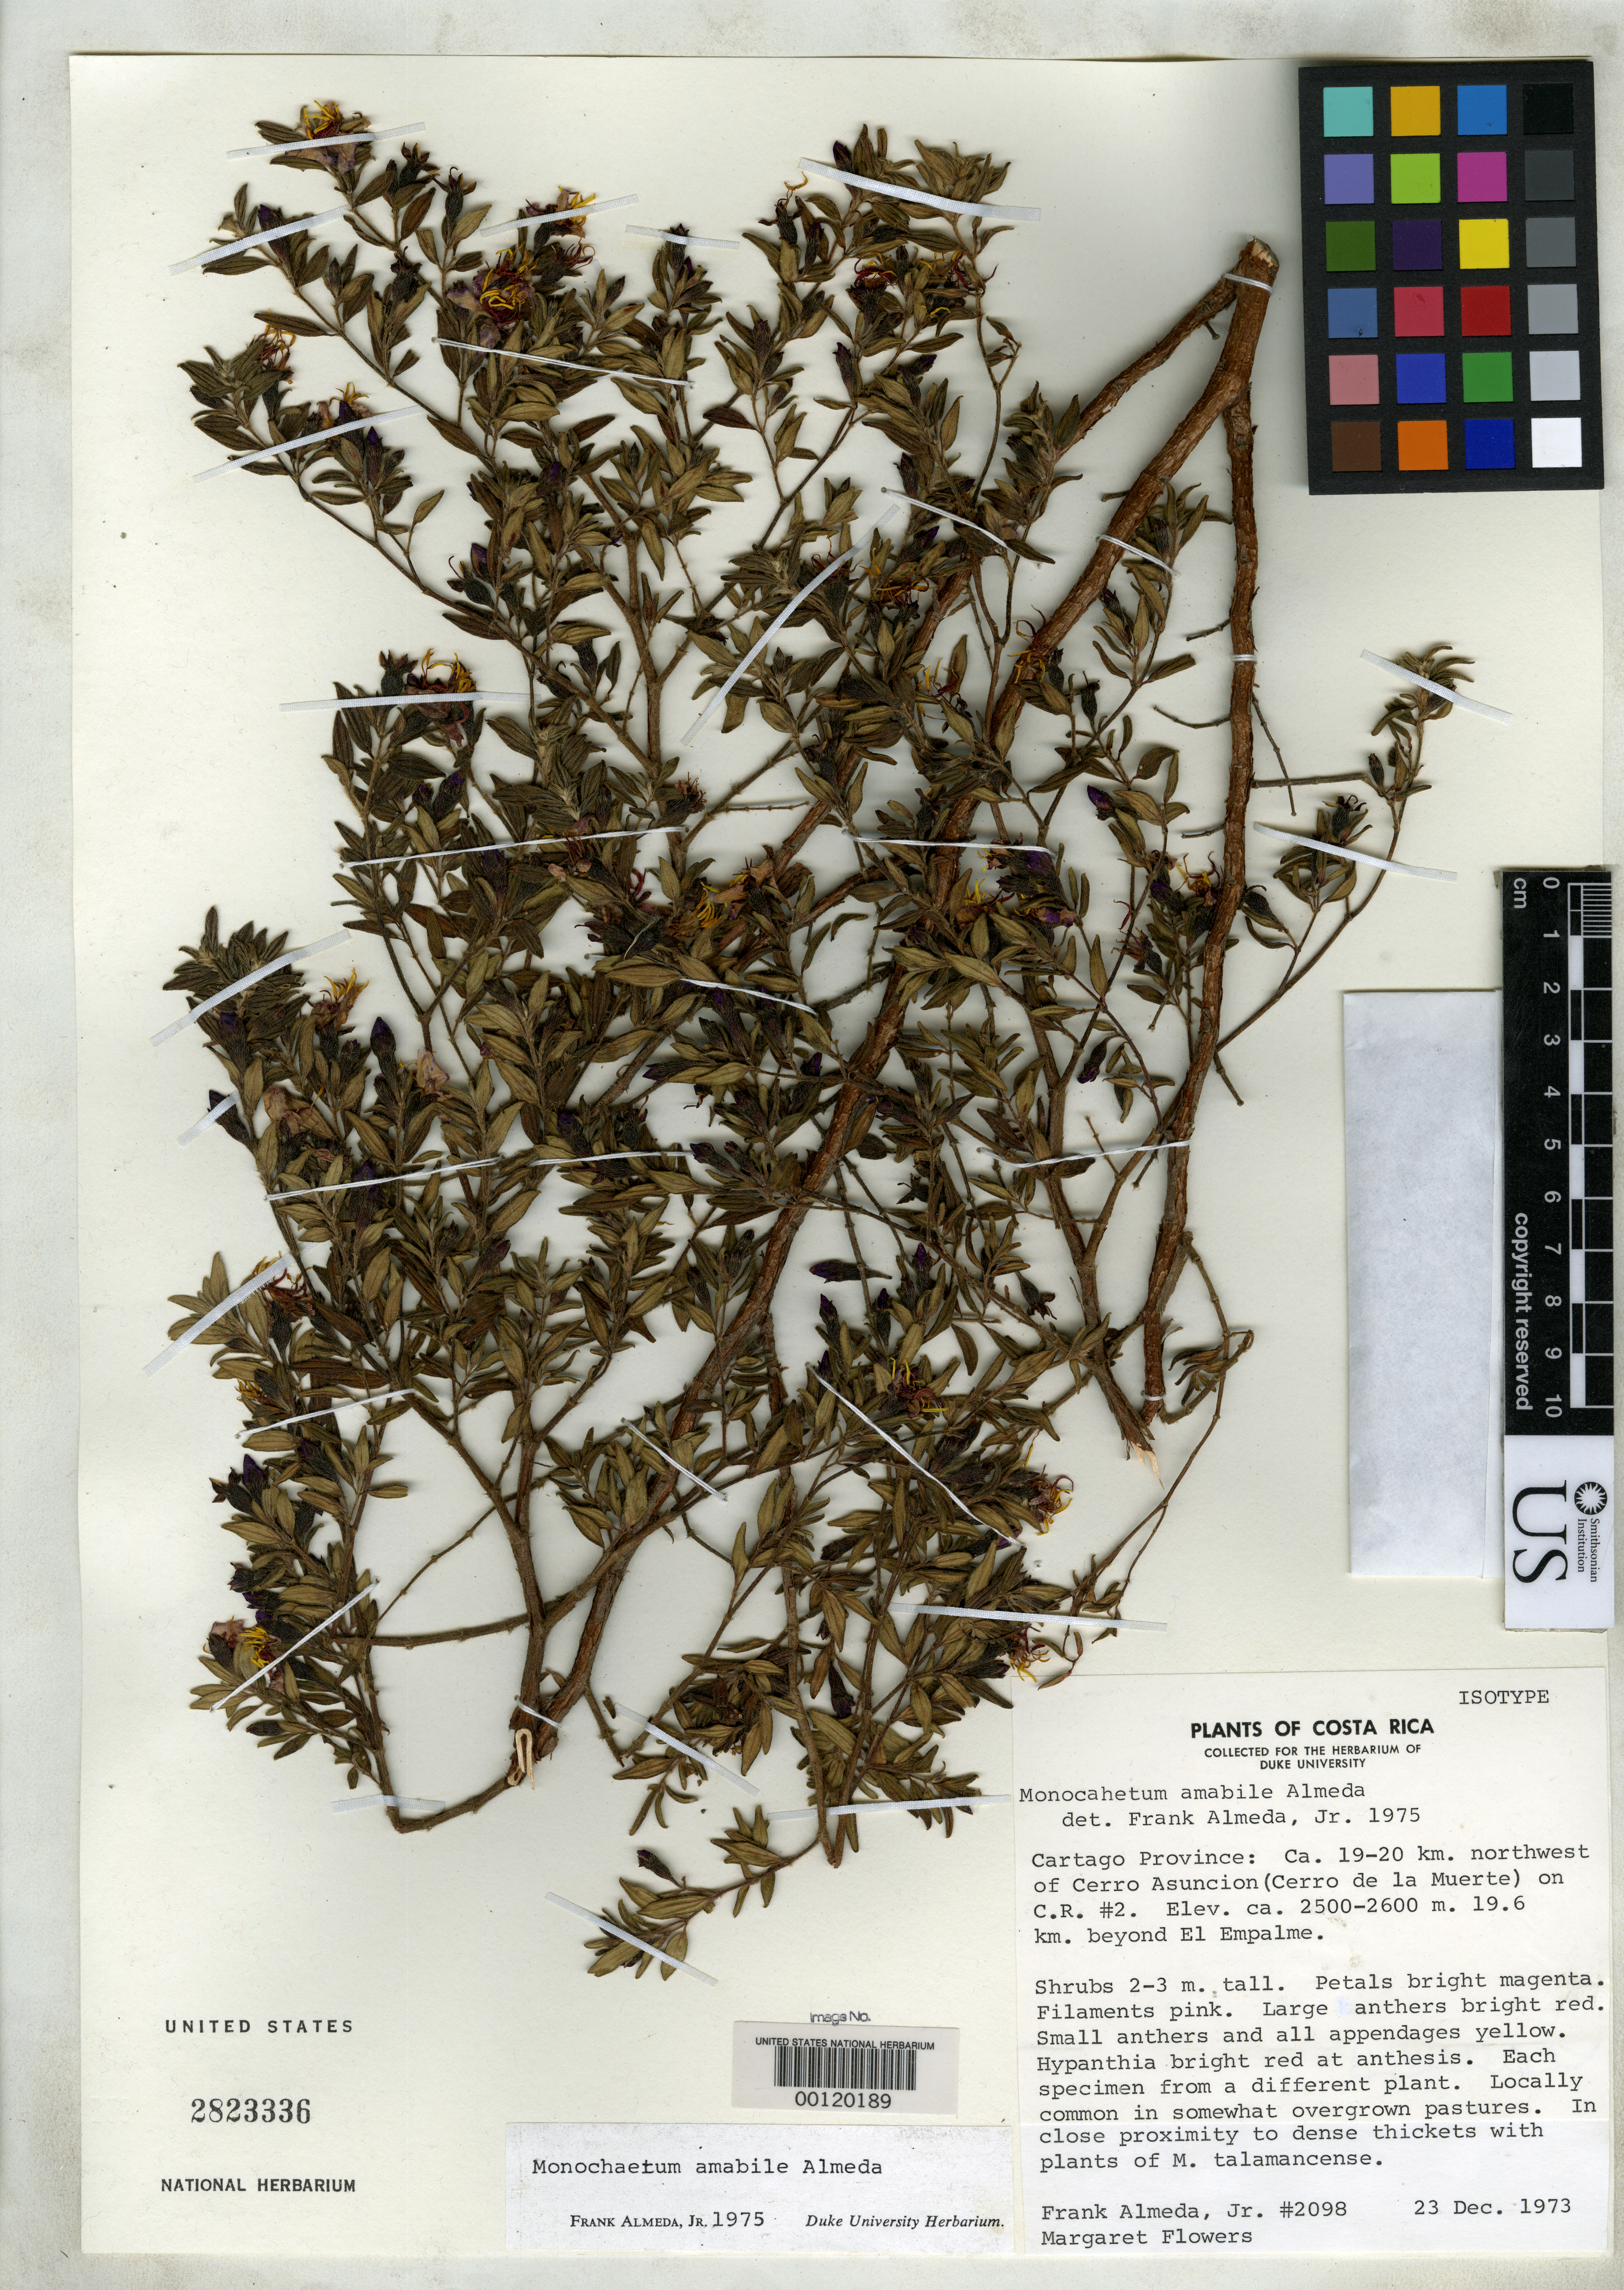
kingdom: Plantae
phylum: Tracheophyta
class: Magnoliopsida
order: Myrtales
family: Melastomataceae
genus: Monochaetum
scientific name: Monochaetum amabile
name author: Almeda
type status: Isotype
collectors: F. Almeda & M. Flowers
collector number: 2098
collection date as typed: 23 Dec 1973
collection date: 1973-12-23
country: Costa Rica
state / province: Cartago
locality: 19-20 km NW of Cerro Asuncion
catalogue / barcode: US 2823336